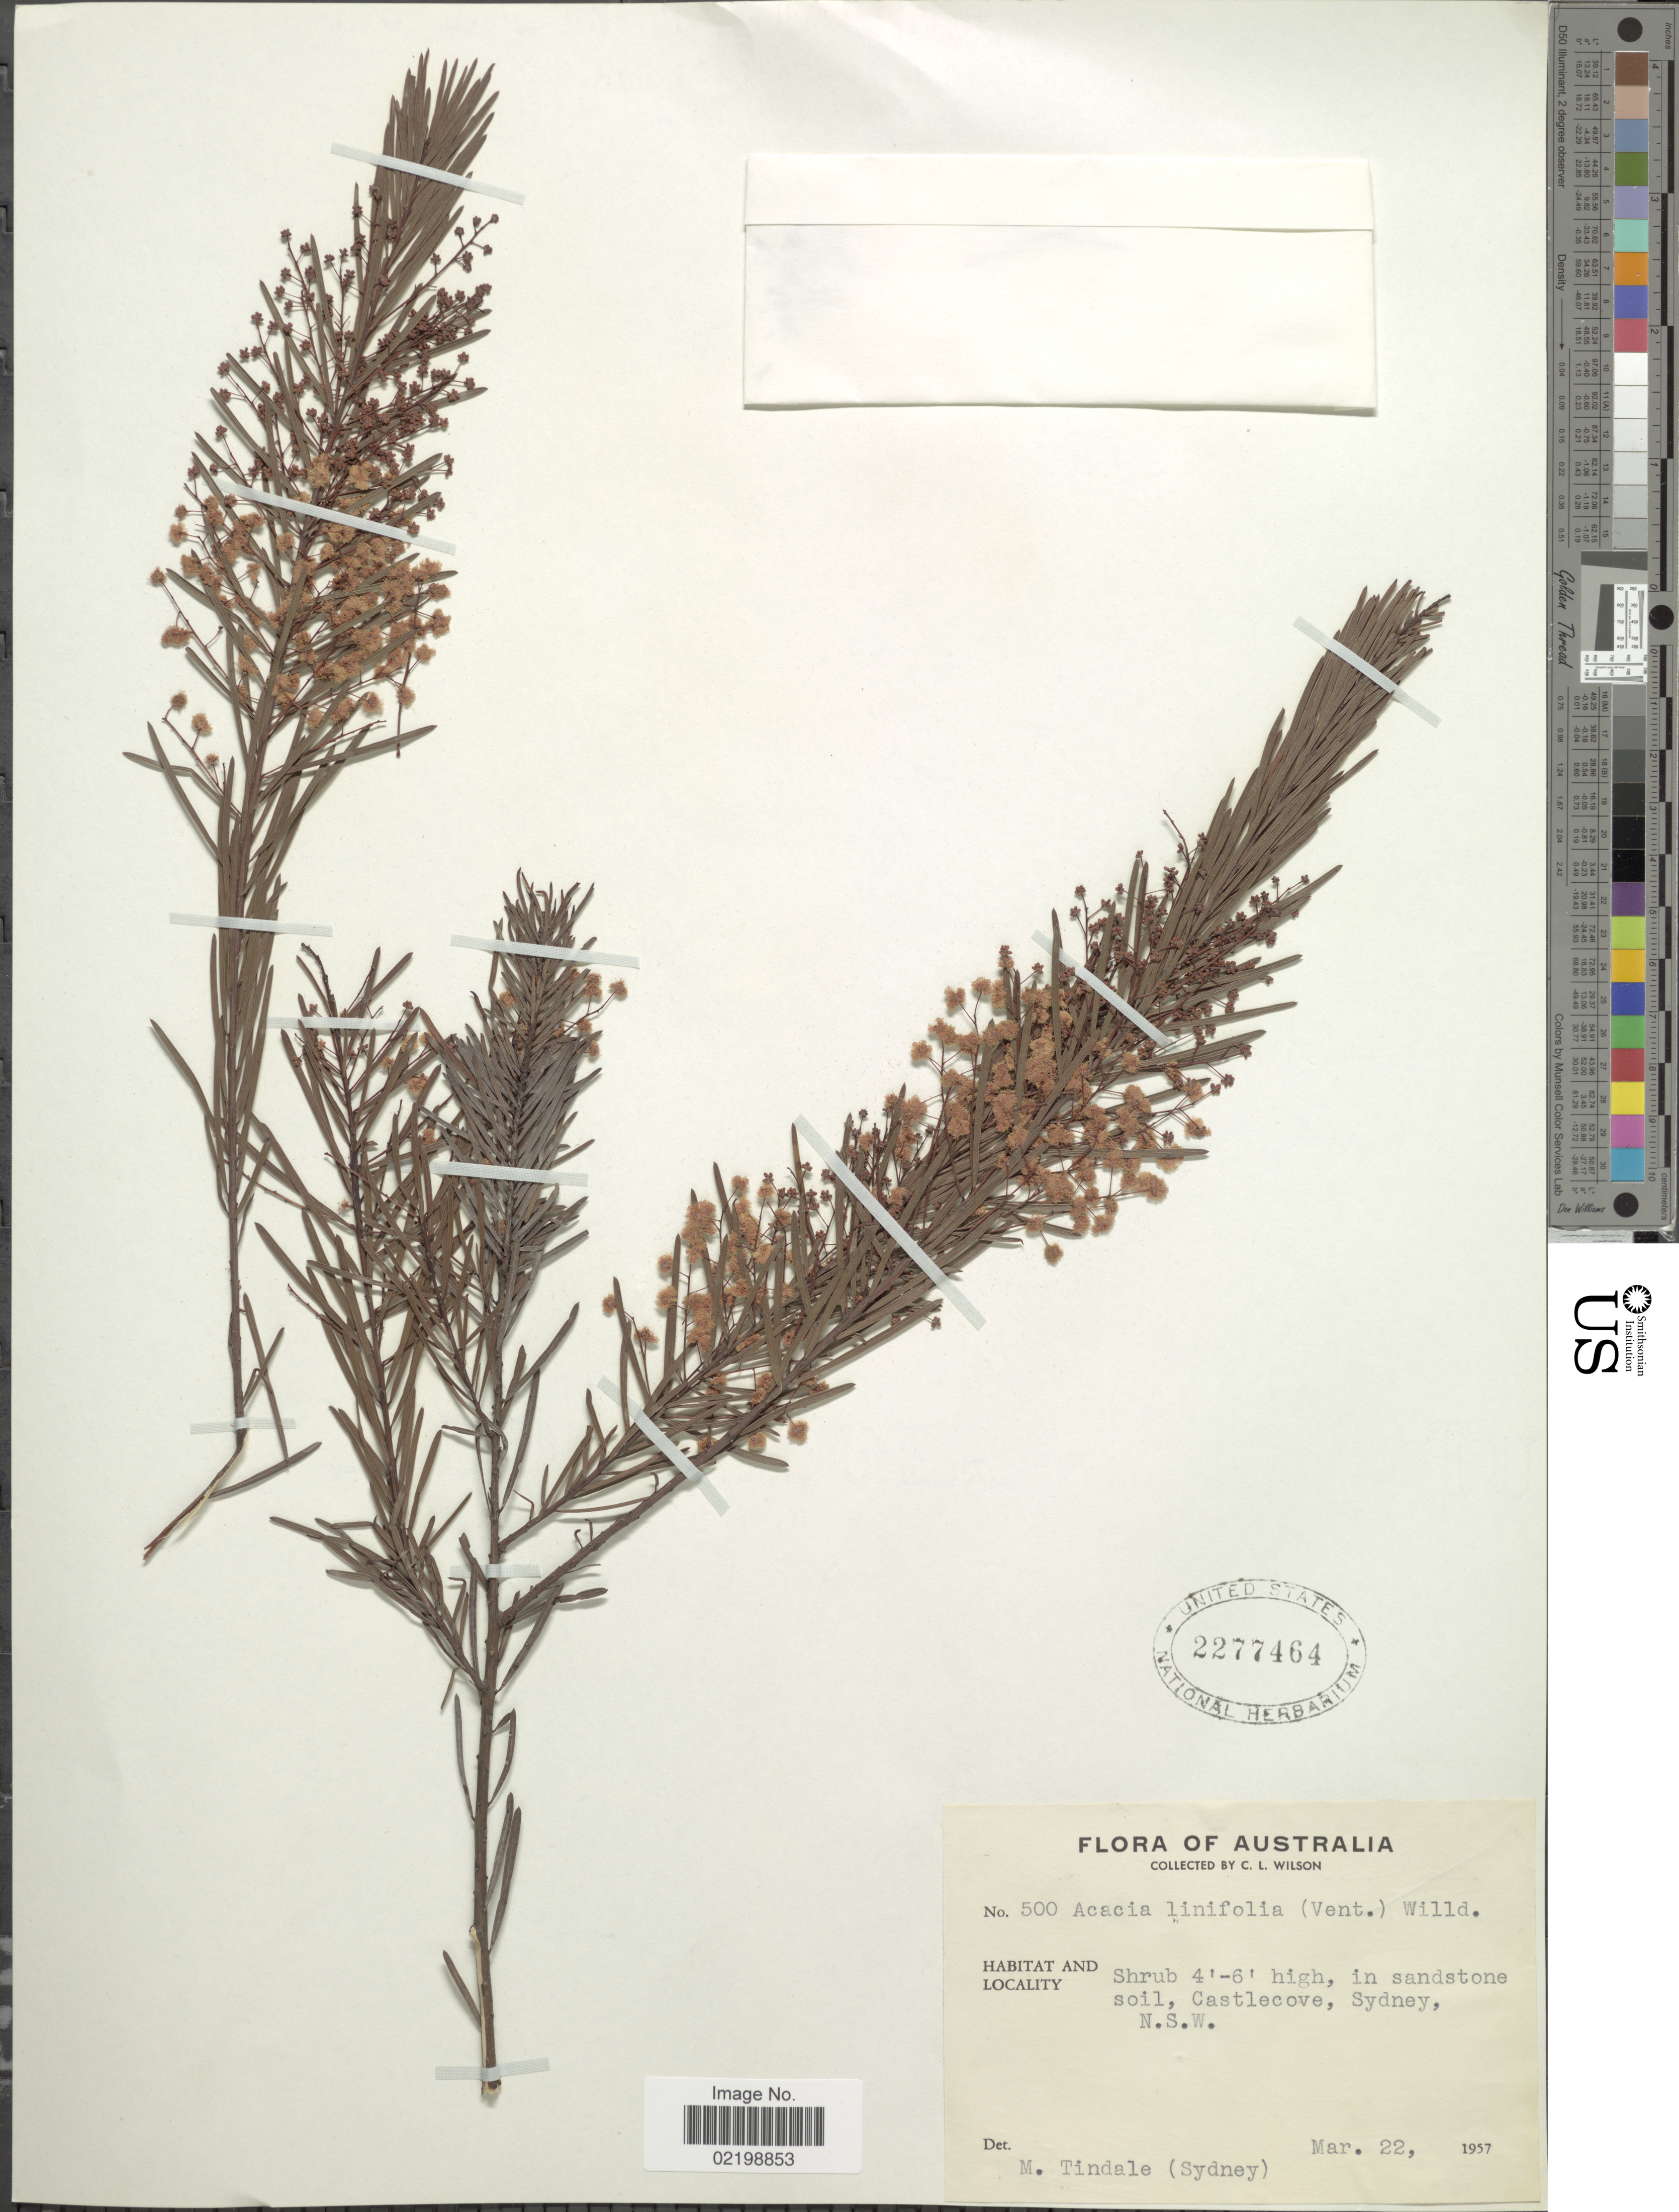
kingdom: Plantae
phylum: Tracheophyta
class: Magnoliopsida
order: Fabales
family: Fabaceae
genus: Acacia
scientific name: Acacia linifolia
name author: (Vent.) Willd.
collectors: C. L. Wilson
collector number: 500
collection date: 1957-03-22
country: Australia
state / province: New South Wales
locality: In sandstone soil, Castlecove, Sydney, N.S.W.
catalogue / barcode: US 2277464